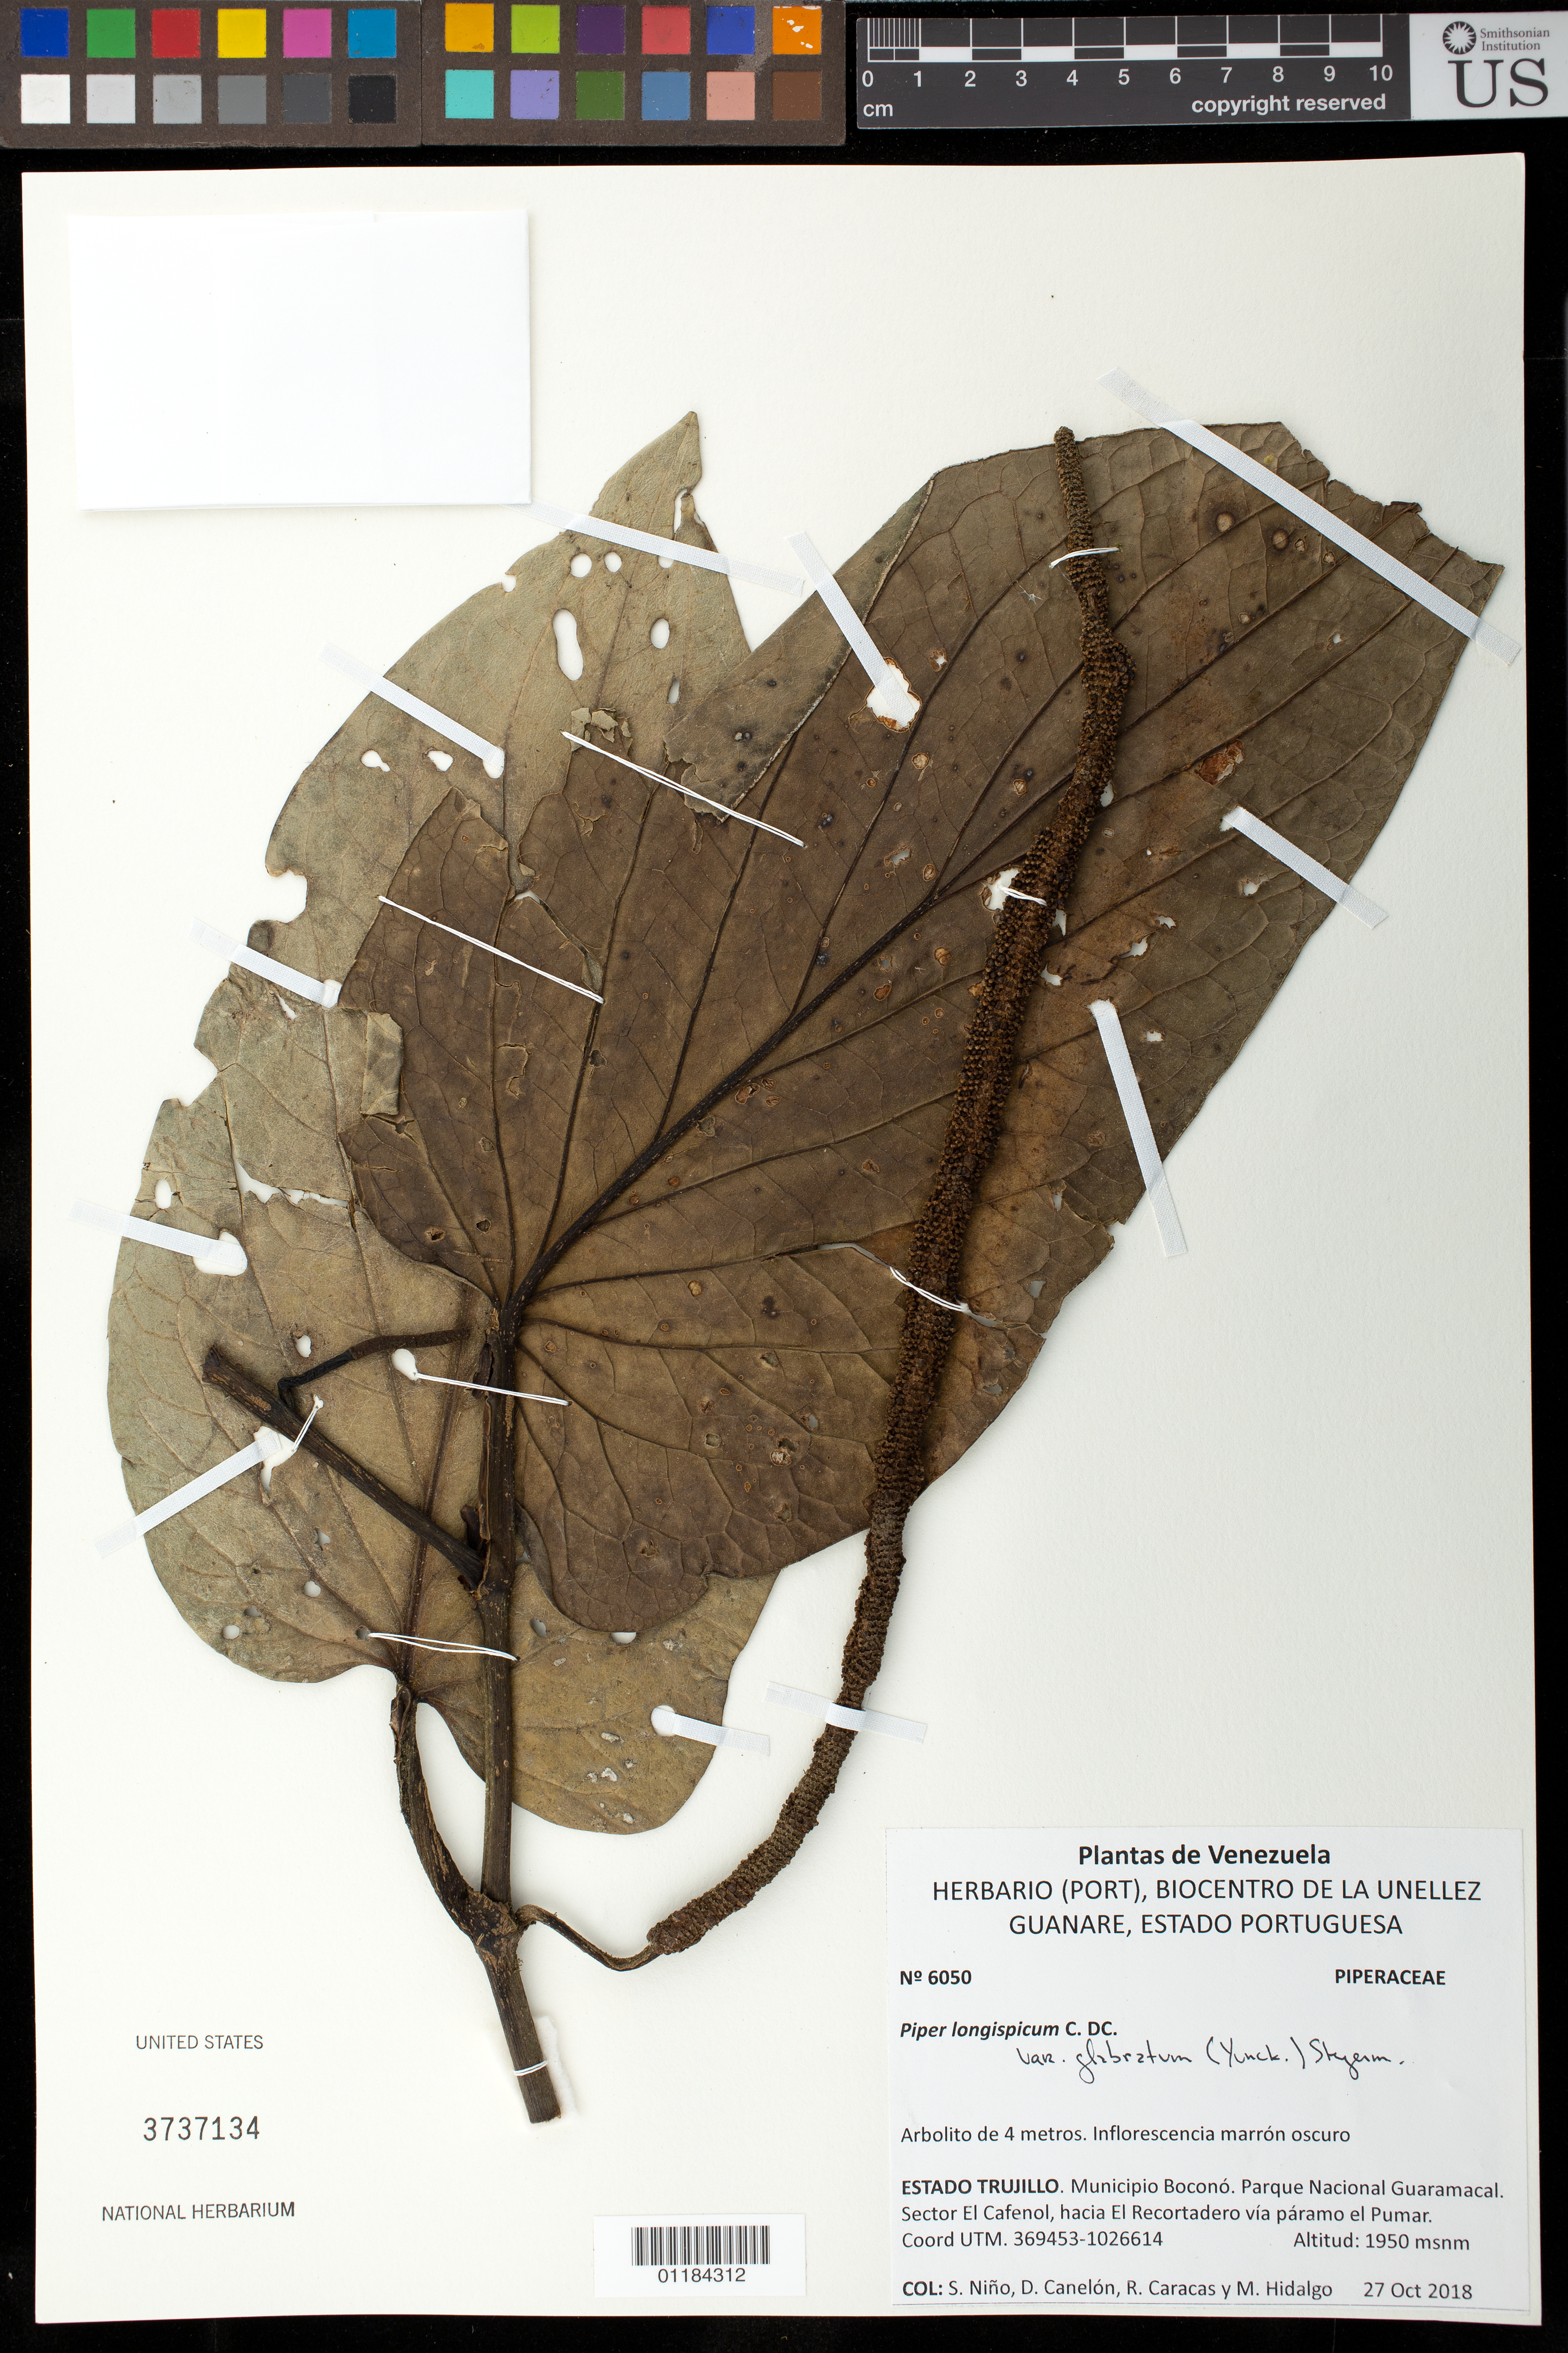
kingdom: Plantae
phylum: Tracheophyta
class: Magnoliopsida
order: Piperales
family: Piperaceae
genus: Piper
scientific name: Piper longispicum var. glabratum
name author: (Yunck.) Steyerm.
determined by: Dorr, L. J., (BOT), Smithsonian Institution - National Museum of Natural History (UNITED STATES)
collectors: S. M. Niño, D. Canelón, R. Caracas & M. Hidalgo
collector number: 6050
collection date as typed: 27 de Octubre, 2018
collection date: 2018-10-27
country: Venezuela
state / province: Trujillo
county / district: Boconó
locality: Parque Nacional Guaramacal. Sector El Cafenol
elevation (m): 1950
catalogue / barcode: US 3737134